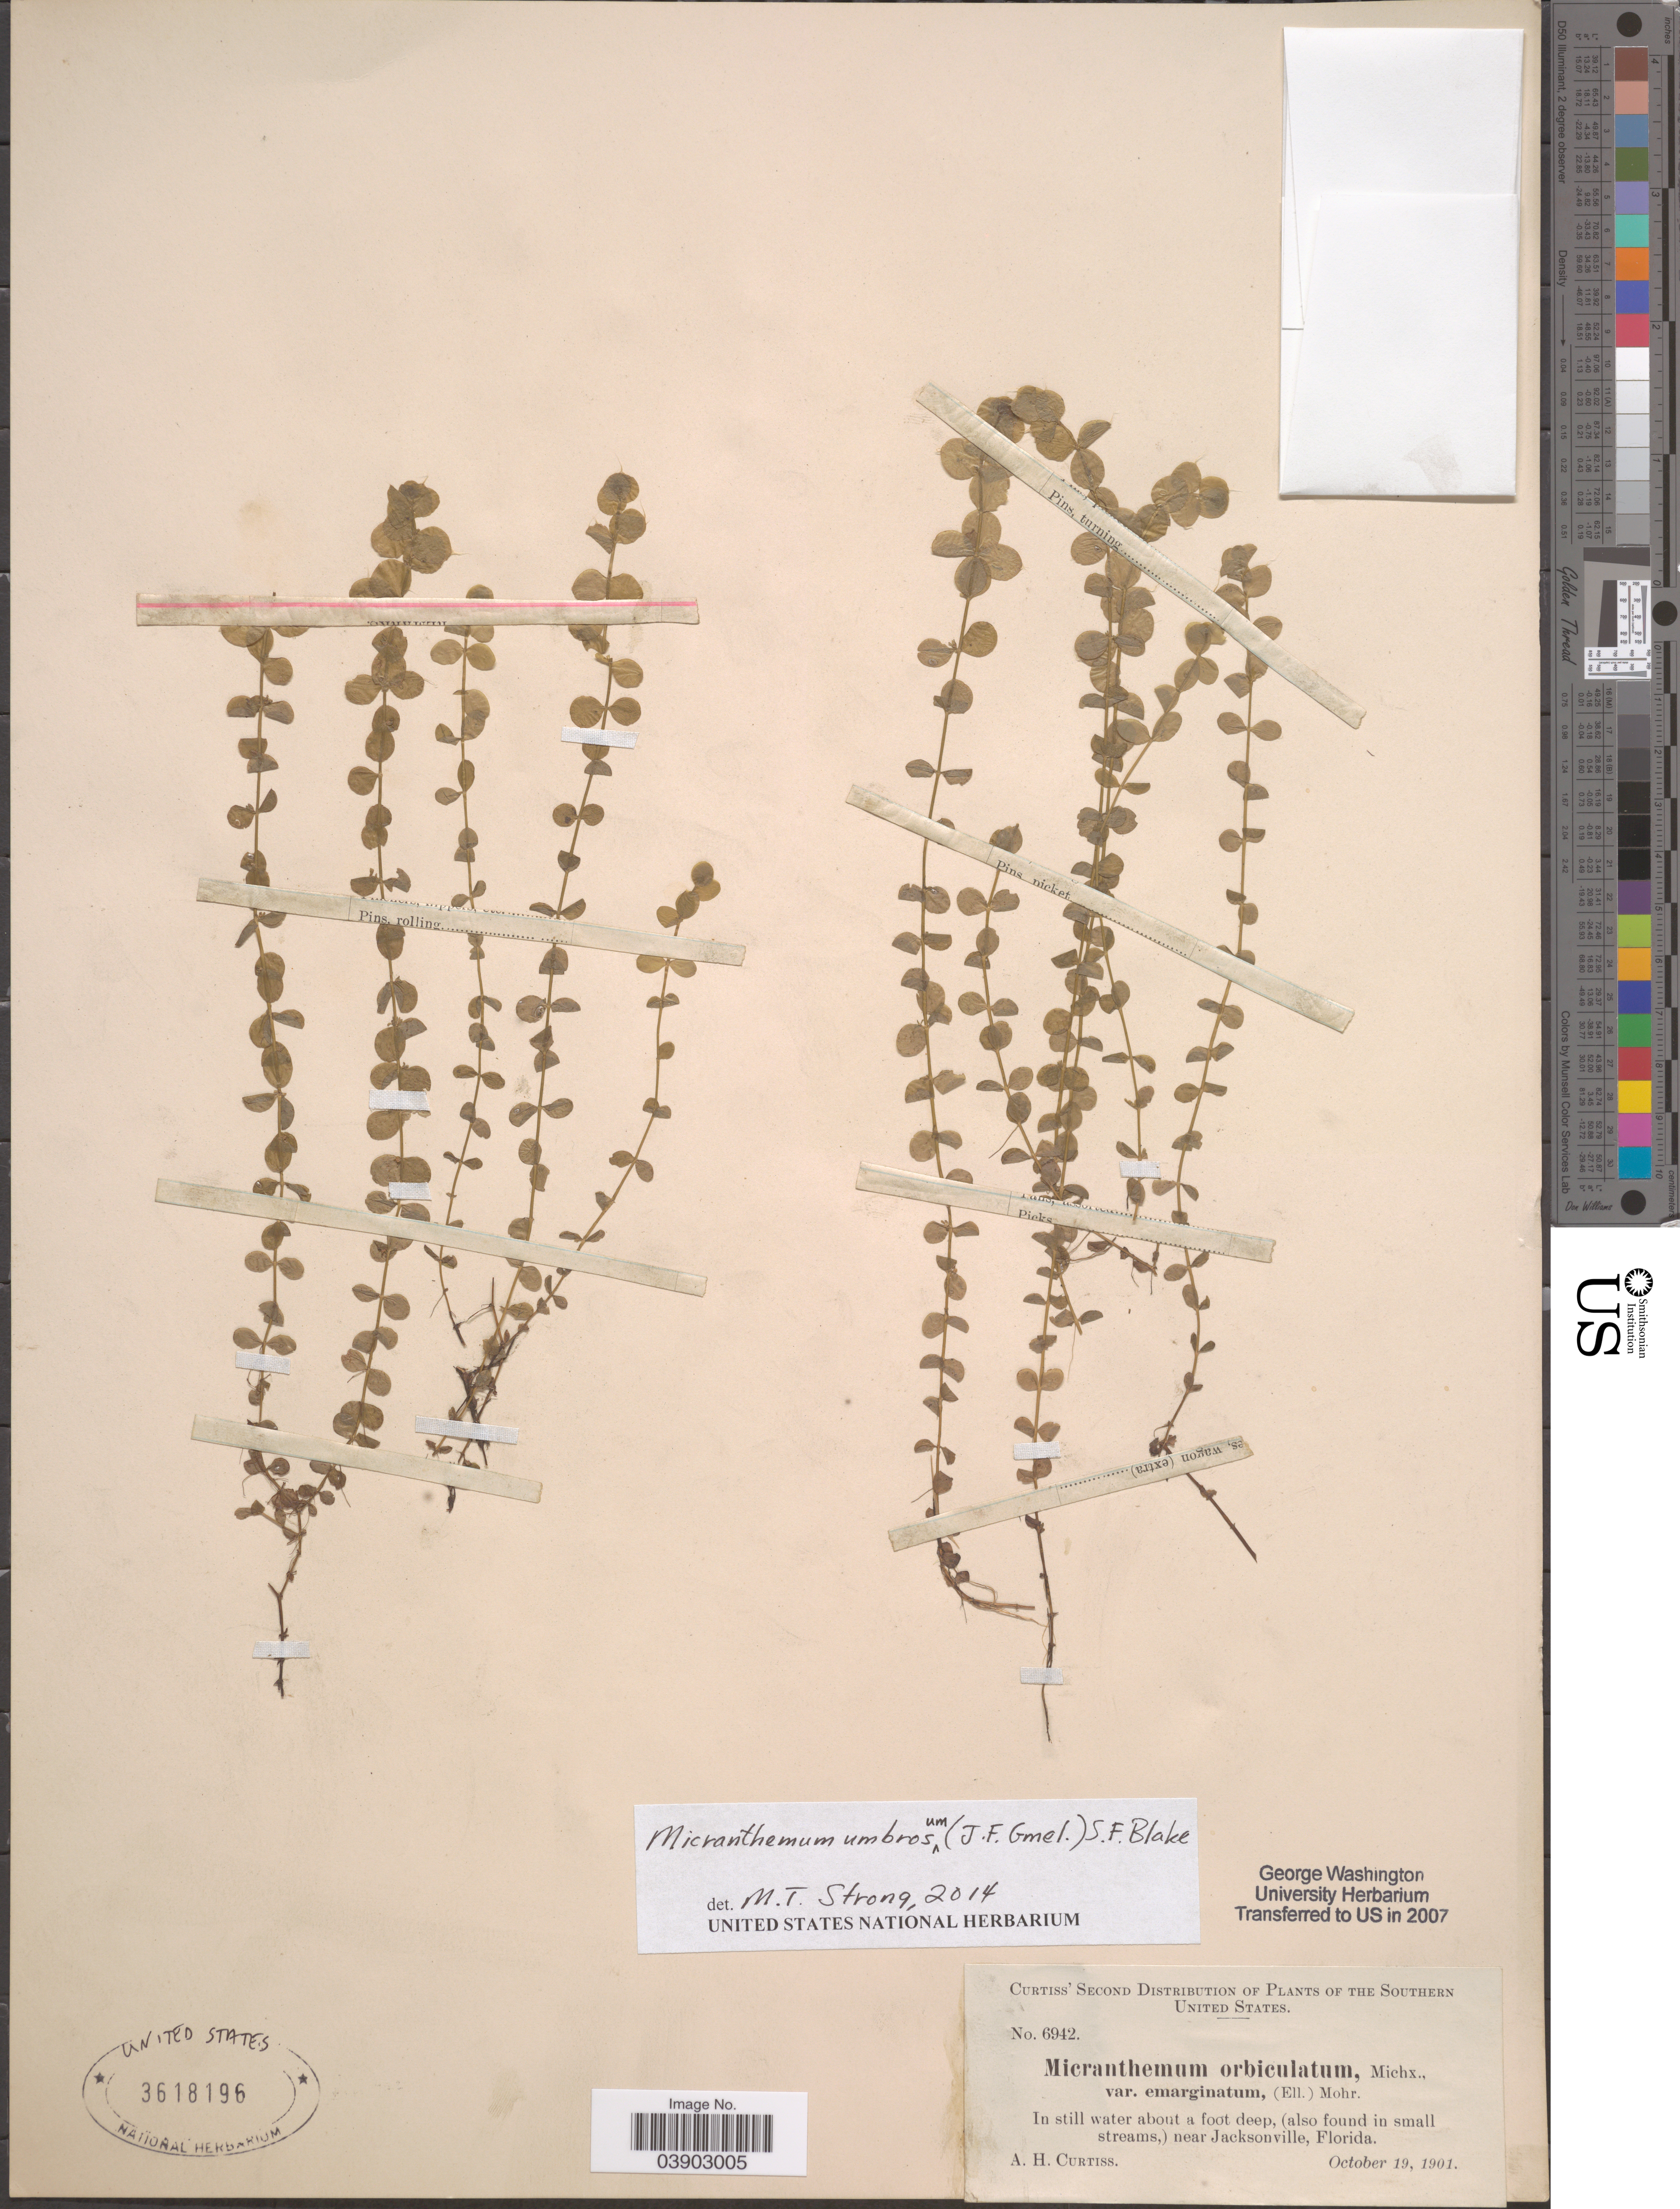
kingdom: Plantae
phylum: Tracheophyta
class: Magnoliopsida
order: Lamiales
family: Linderniaceae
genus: Micranthemum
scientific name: Micranthemum umbrosum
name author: (J.F. Gmel.) S.F. Blake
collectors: A. H. Curtiss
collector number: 6942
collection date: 1901-10-19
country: United States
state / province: Florida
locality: The Southern United States. Near Jacksonville.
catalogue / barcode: US 3618196